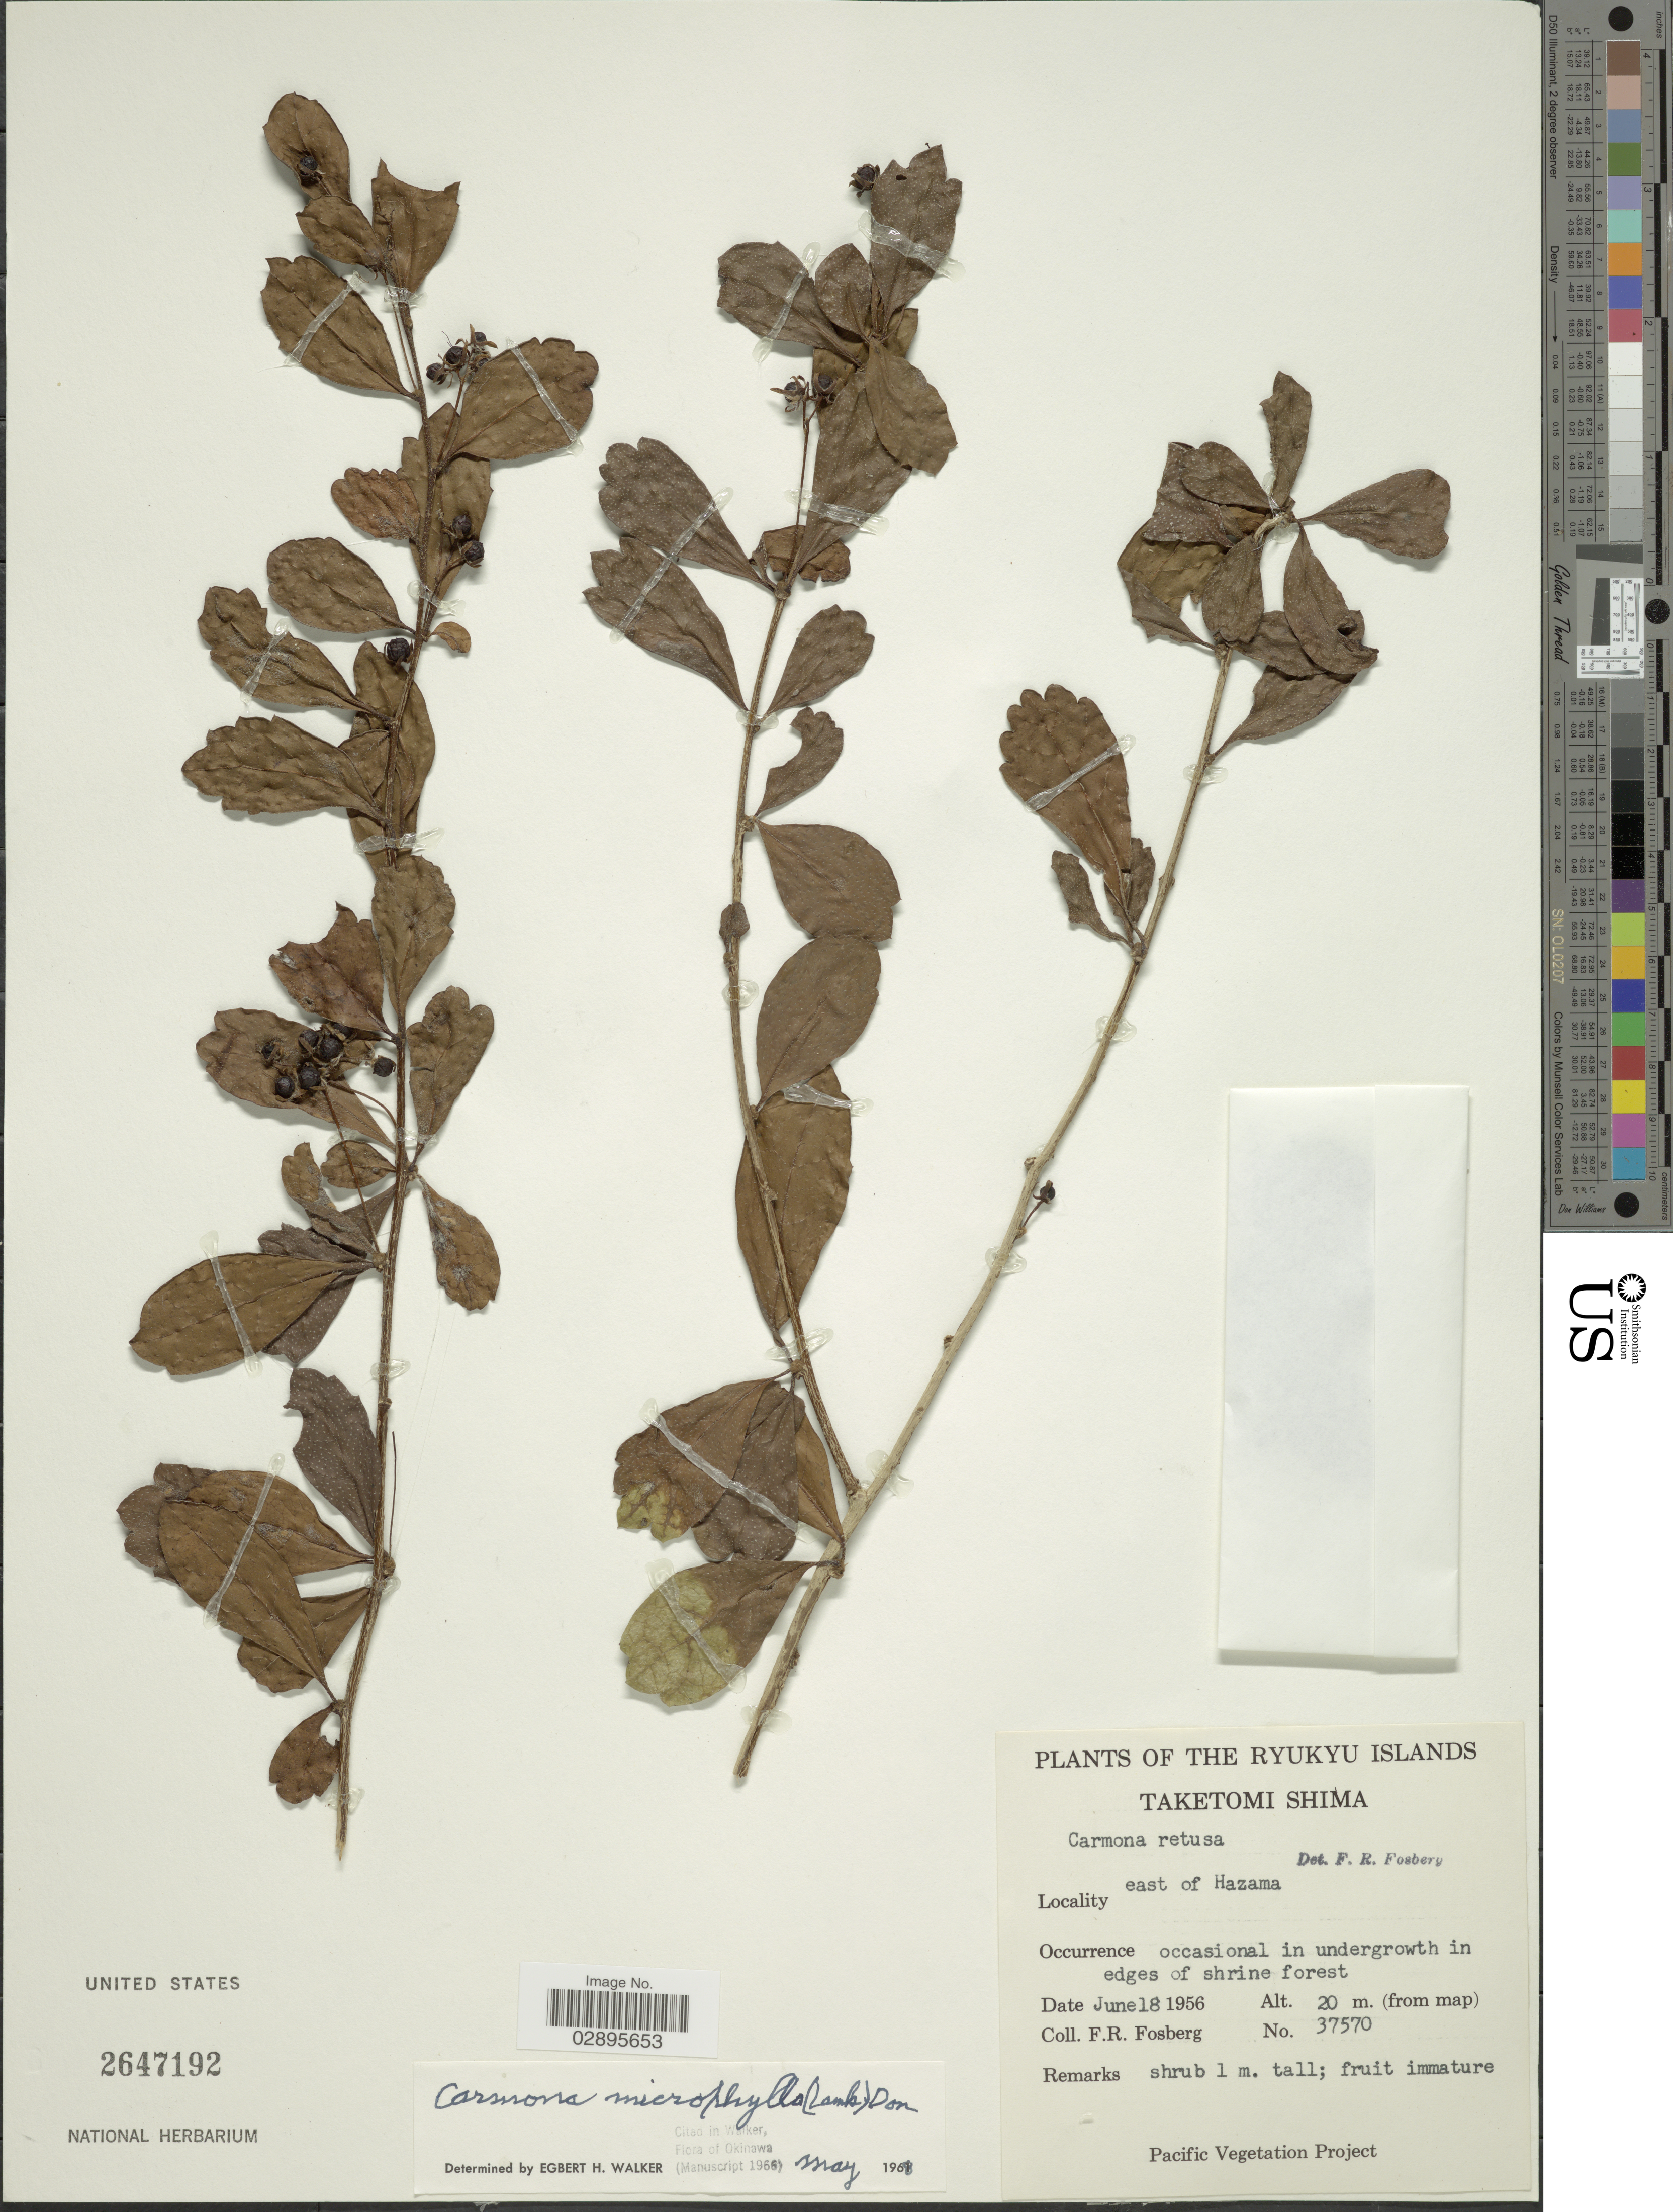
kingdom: Plantae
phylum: Tracheophyta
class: Magnoliopsida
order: Boraginales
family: Ehretiaceae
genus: Ehretia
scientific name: Ehretia microphylla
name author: Lam.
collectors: F. R. Fosberg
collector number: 37570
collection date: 1956-06-18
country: Japan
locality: The Ryukyu Islands. Taketomi Shima. East of Hazama.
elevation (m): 20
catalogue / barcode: US 2647192